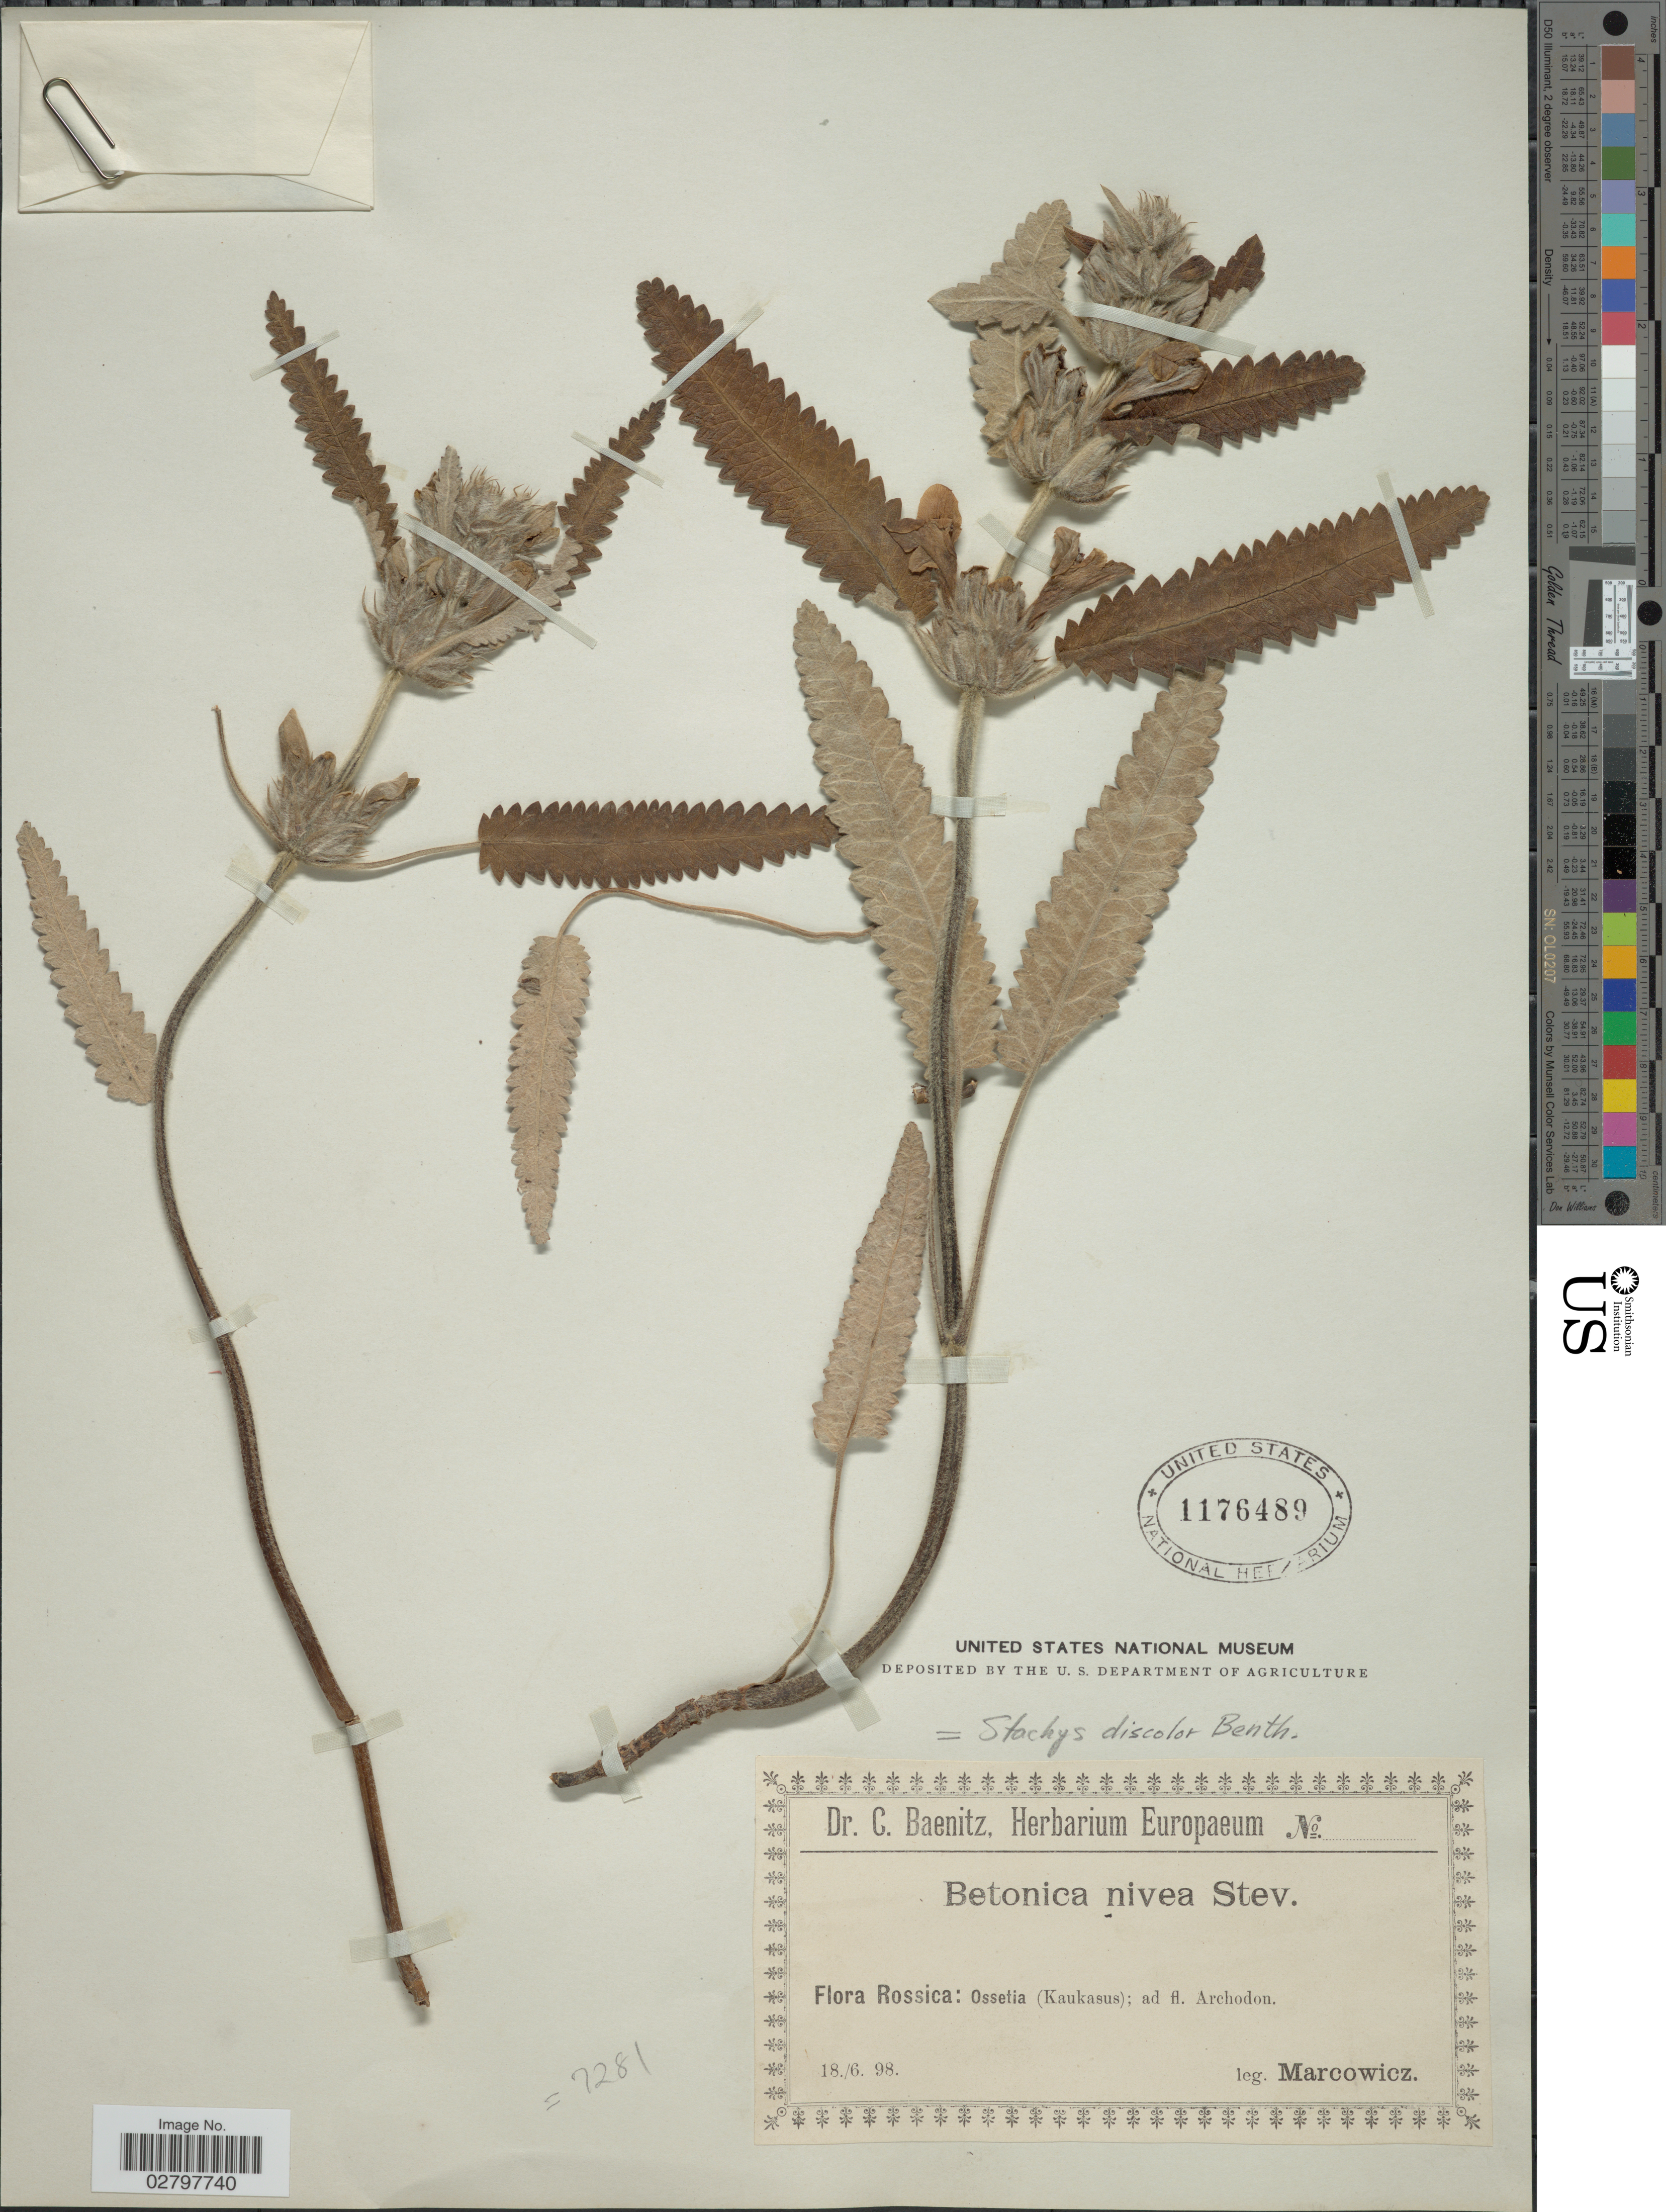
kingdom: Plantae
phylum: Tracheophyta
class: Magnoliopsida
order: Lamiales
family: Lamiaceae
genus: Stachys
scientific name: Stachys discolor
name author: Benth.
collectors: Marcowicz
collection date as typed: Transcribed d/m/y: 18/6/98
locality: Rossica: Ossetia (Kaukasus); ad fl. Archodon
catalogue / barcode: US 1176489